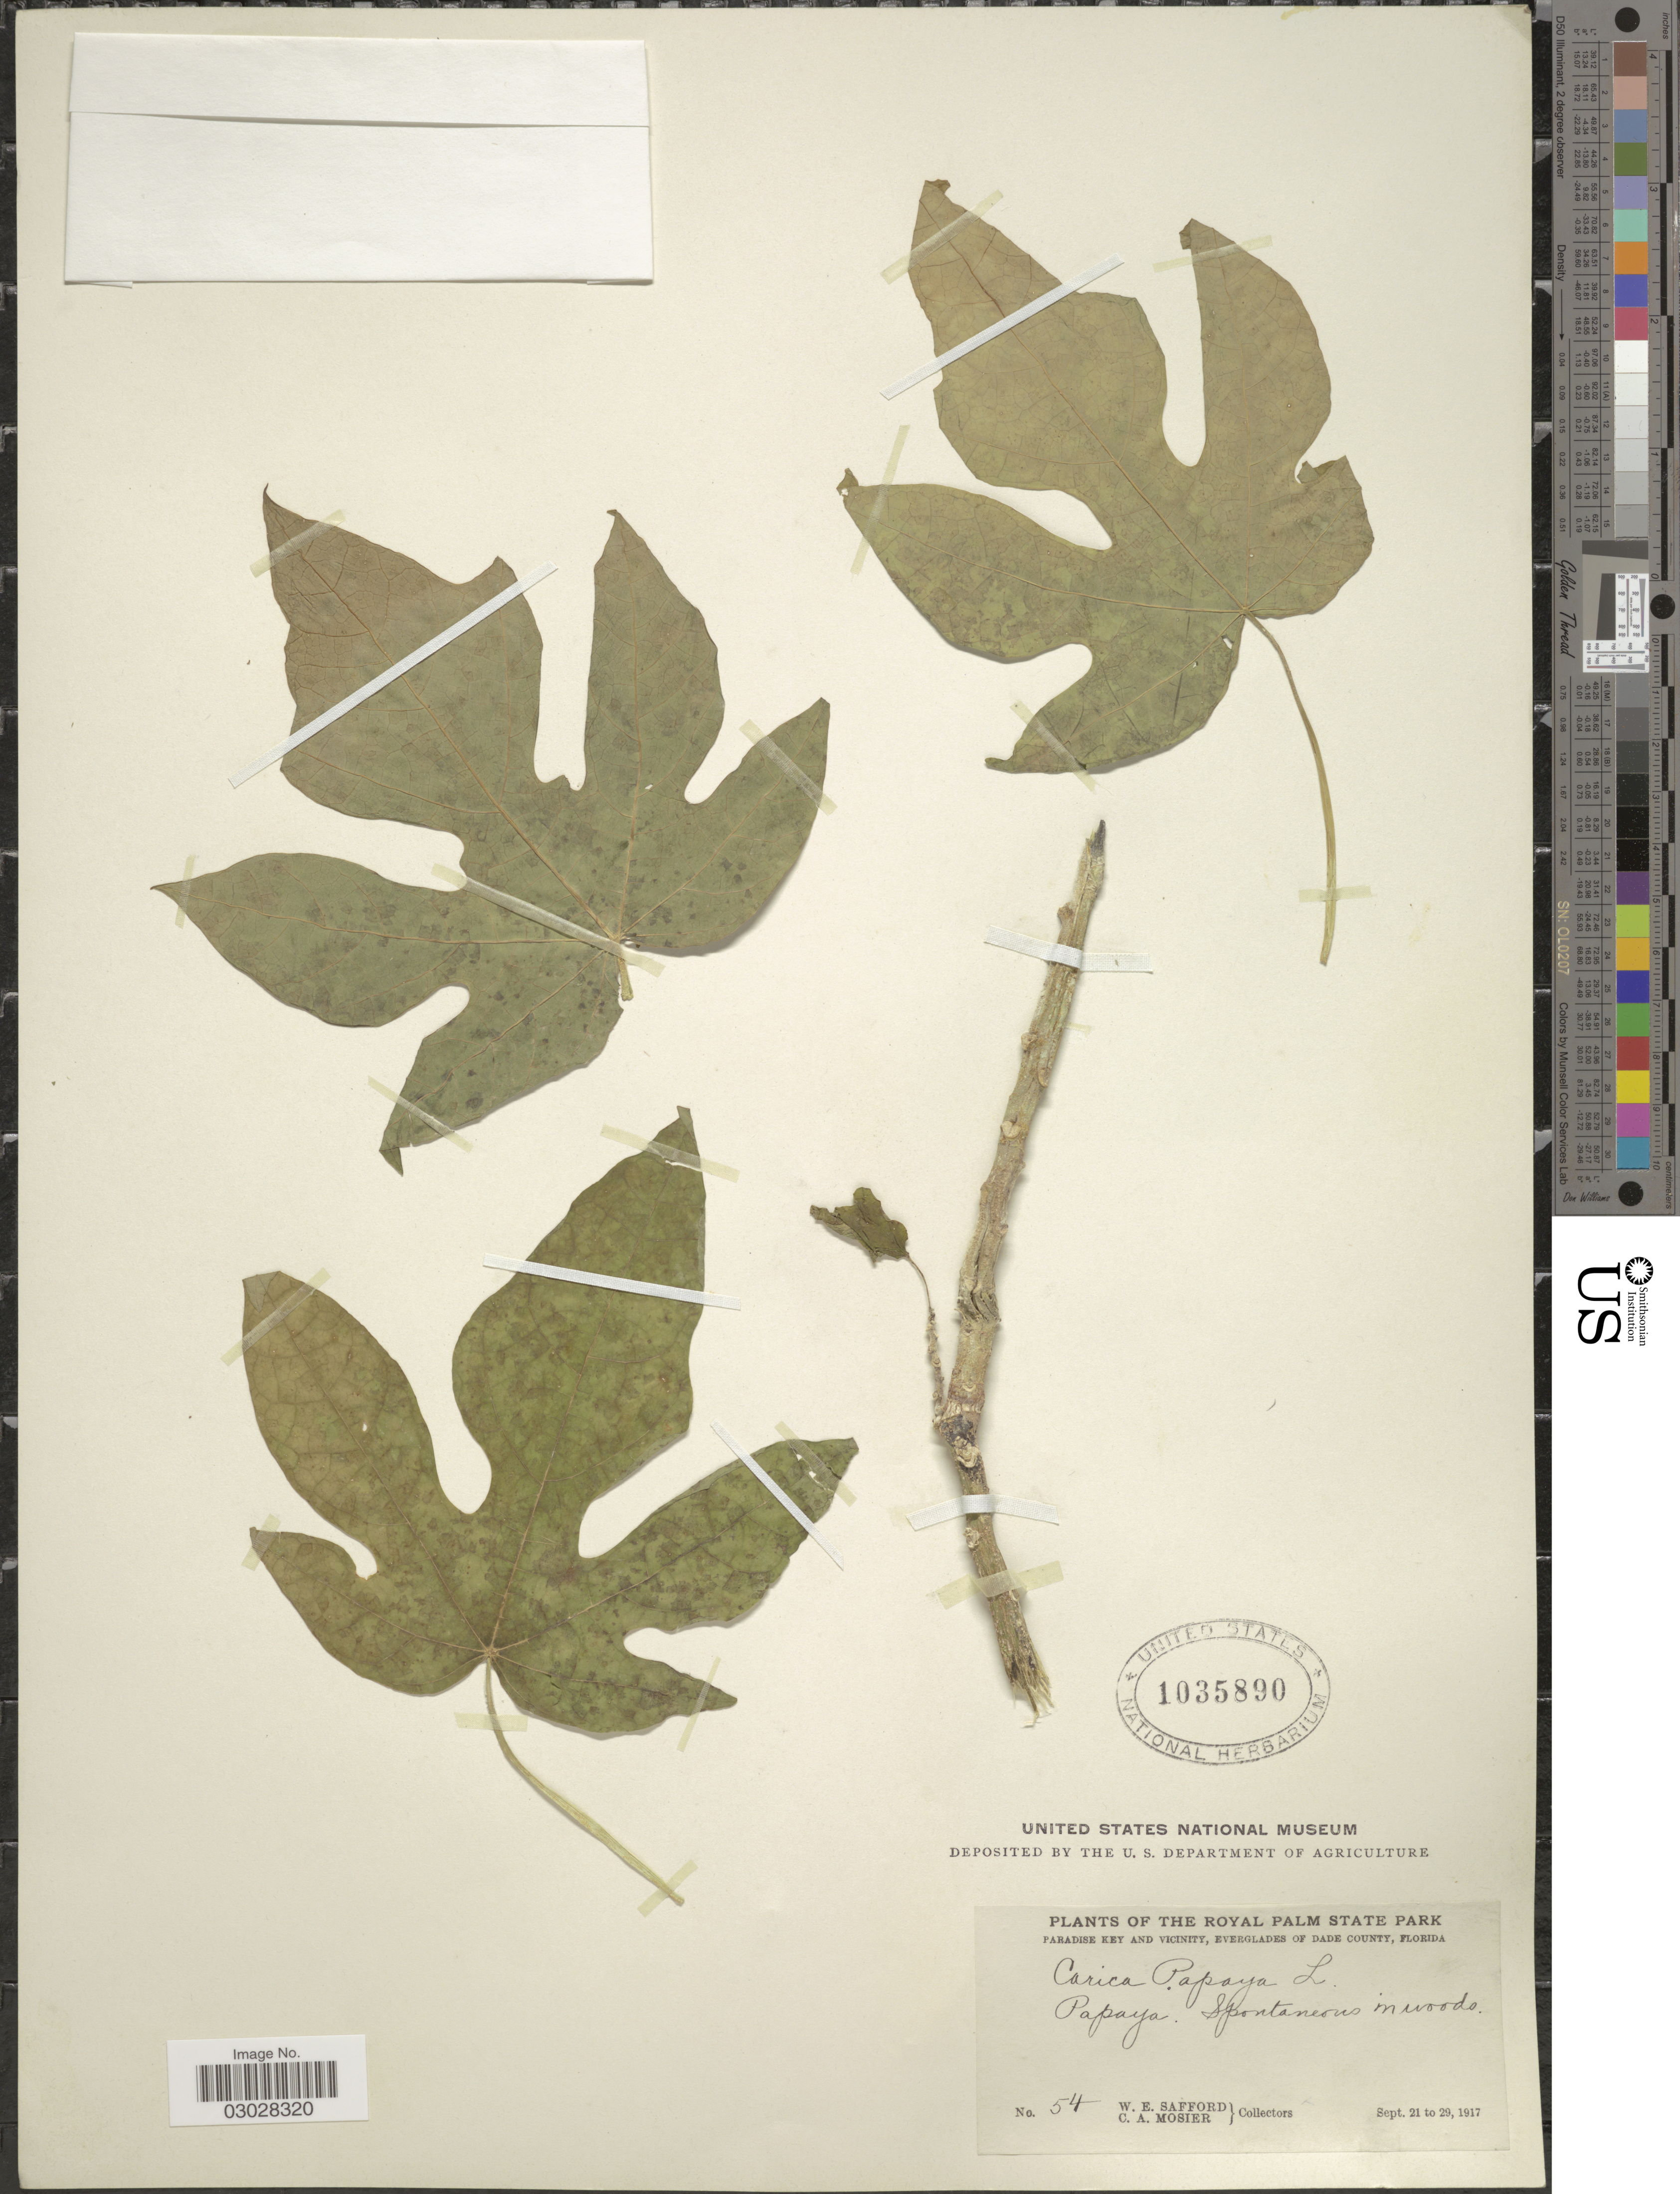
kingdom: Plantae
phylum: Tracheophyta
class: Magnoliopsida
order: Brassicales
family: Caricaceae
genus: Carica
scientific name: Carica papaya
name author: L.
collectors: W. E. Safford & C. A. Mosier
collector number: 54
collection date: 1917-09-21/1917-09-29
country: United States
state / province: Florida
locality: The Royal Palm State Park. Paradise Key and Vicinity, everglades of Dade County, Florida.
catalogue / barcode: US 1035890